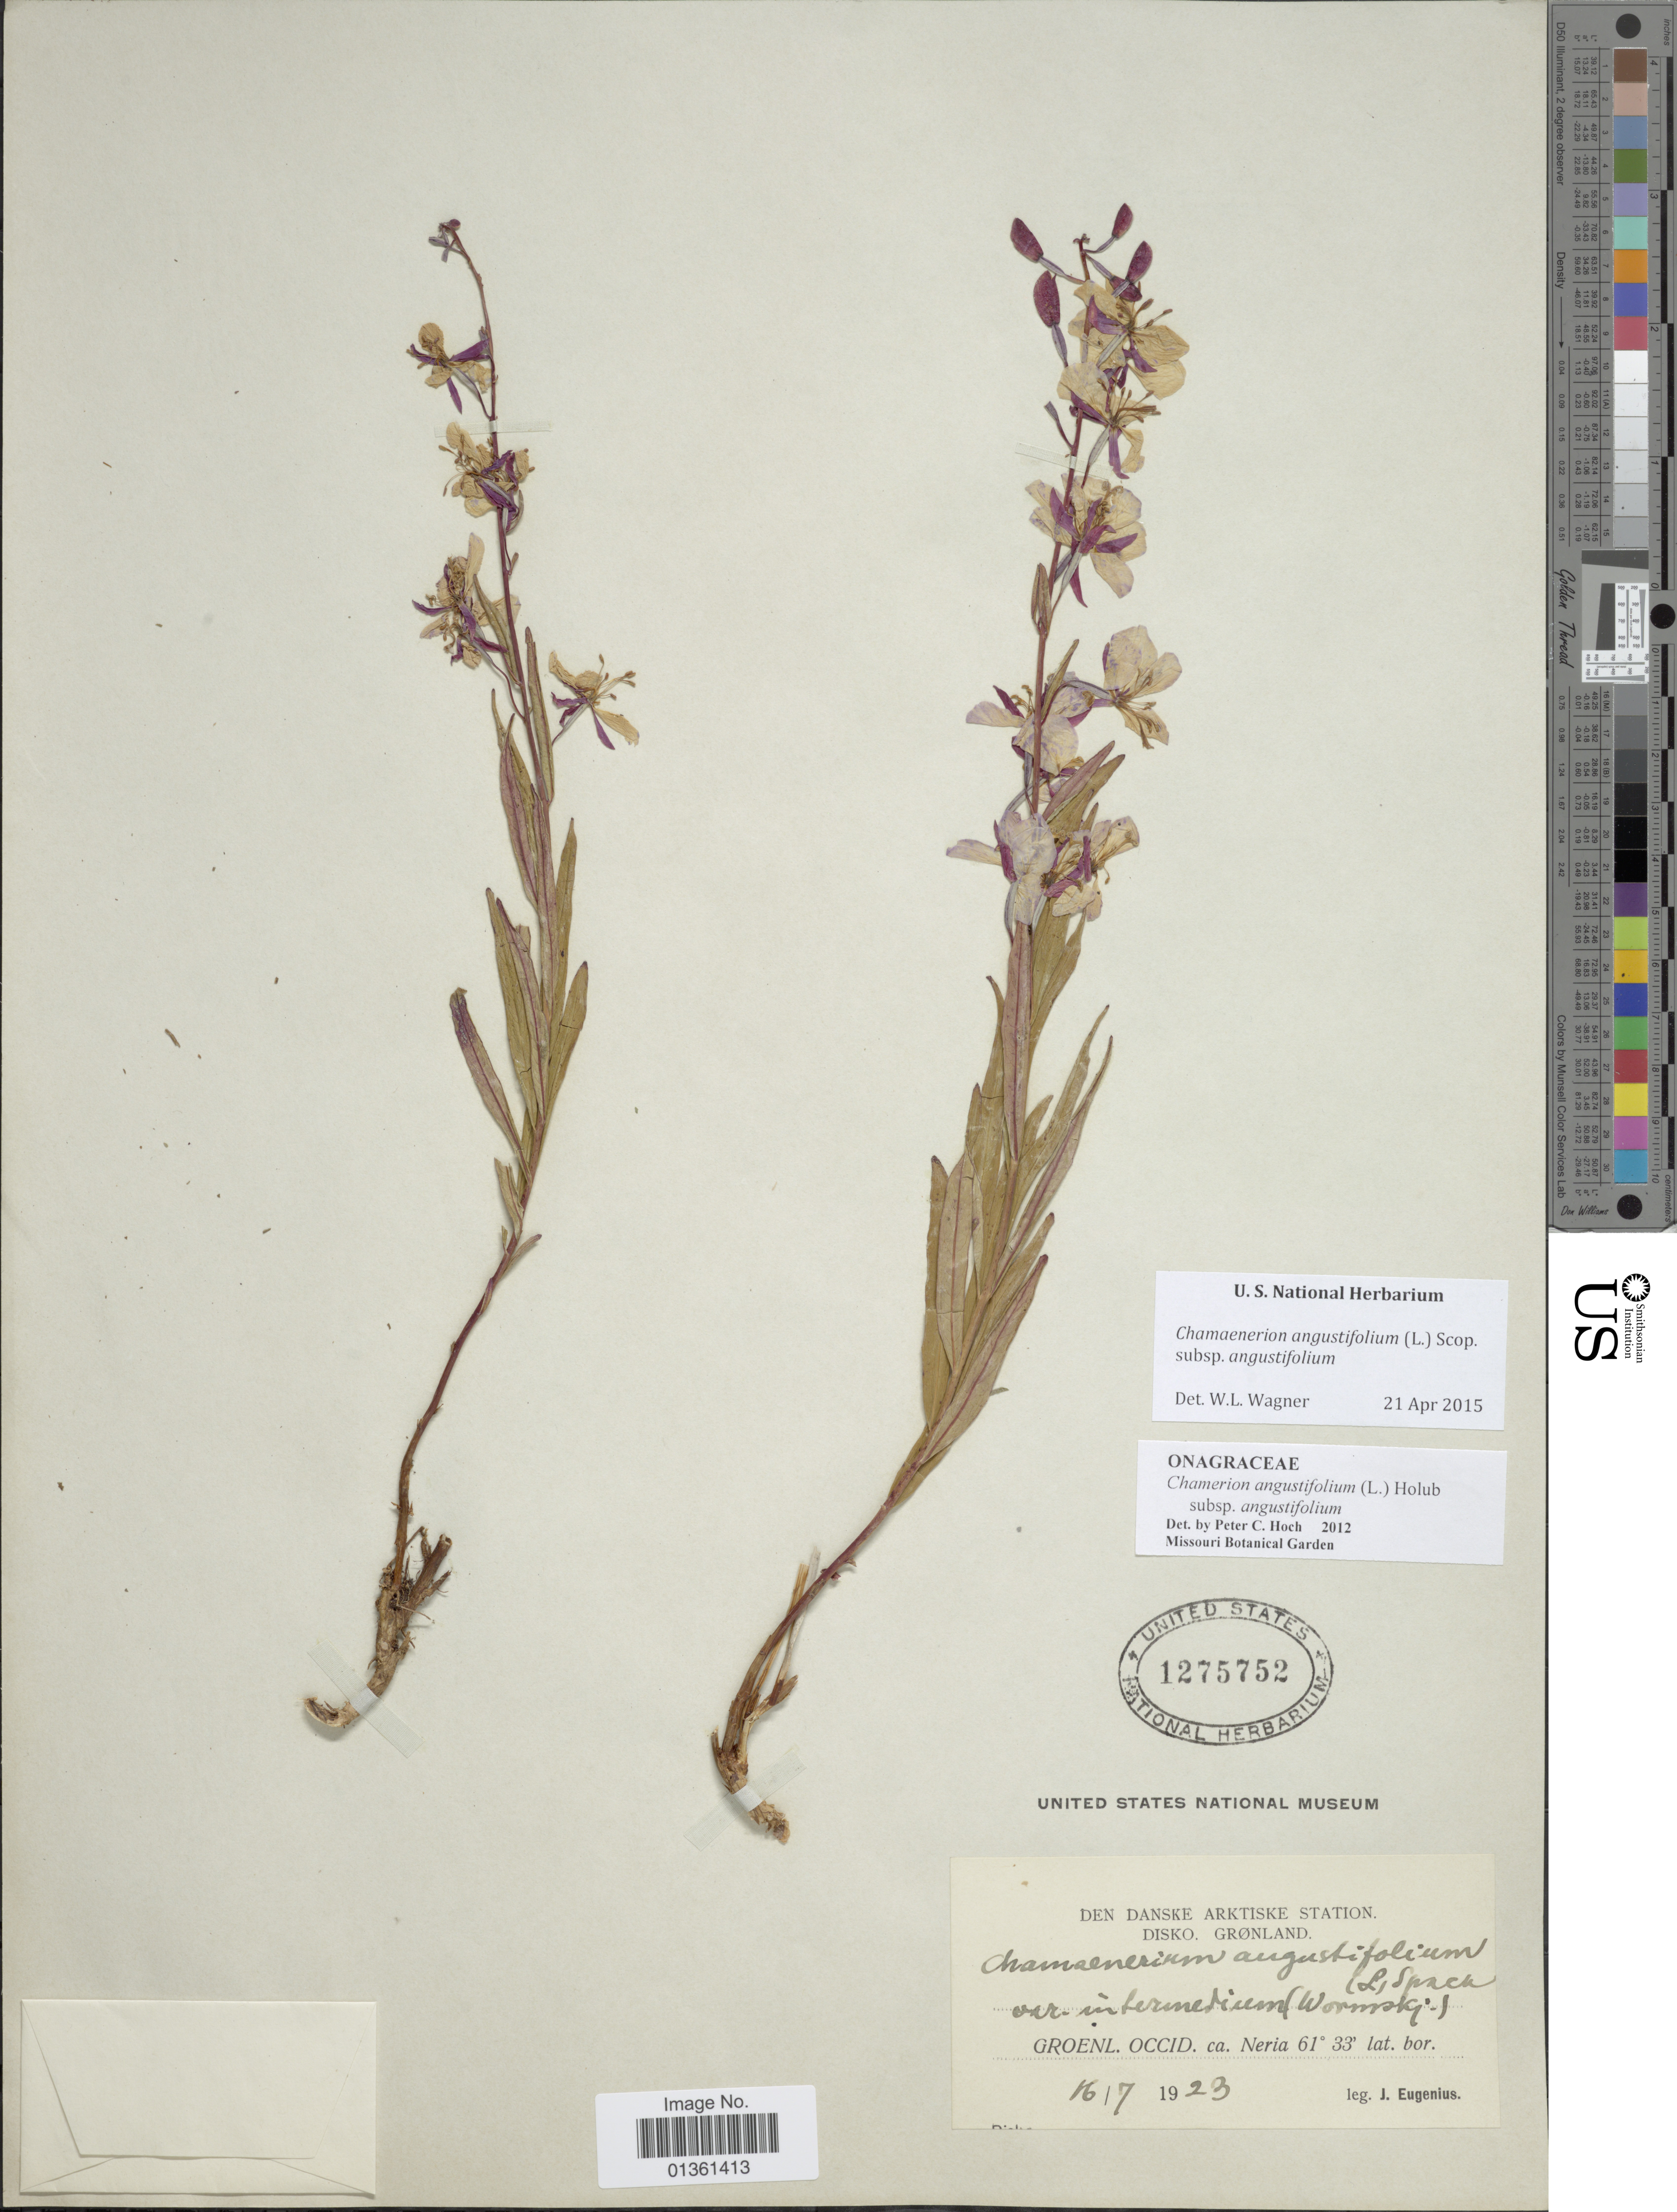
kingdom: Plantae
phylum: Tracheophyta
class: Magnoliopsida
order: Myrtales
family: Onagraceae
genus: Chamaenerion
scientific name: Chamaenerion angustifolium subsp. angustifolium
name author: (L.) Scop.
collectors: J. Eugenius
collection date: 1923-07-16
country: Greenland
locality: Den Danske Arktiske Station, Disko. Groenl. Occid. ca. Neria.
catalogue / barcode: US 1275752